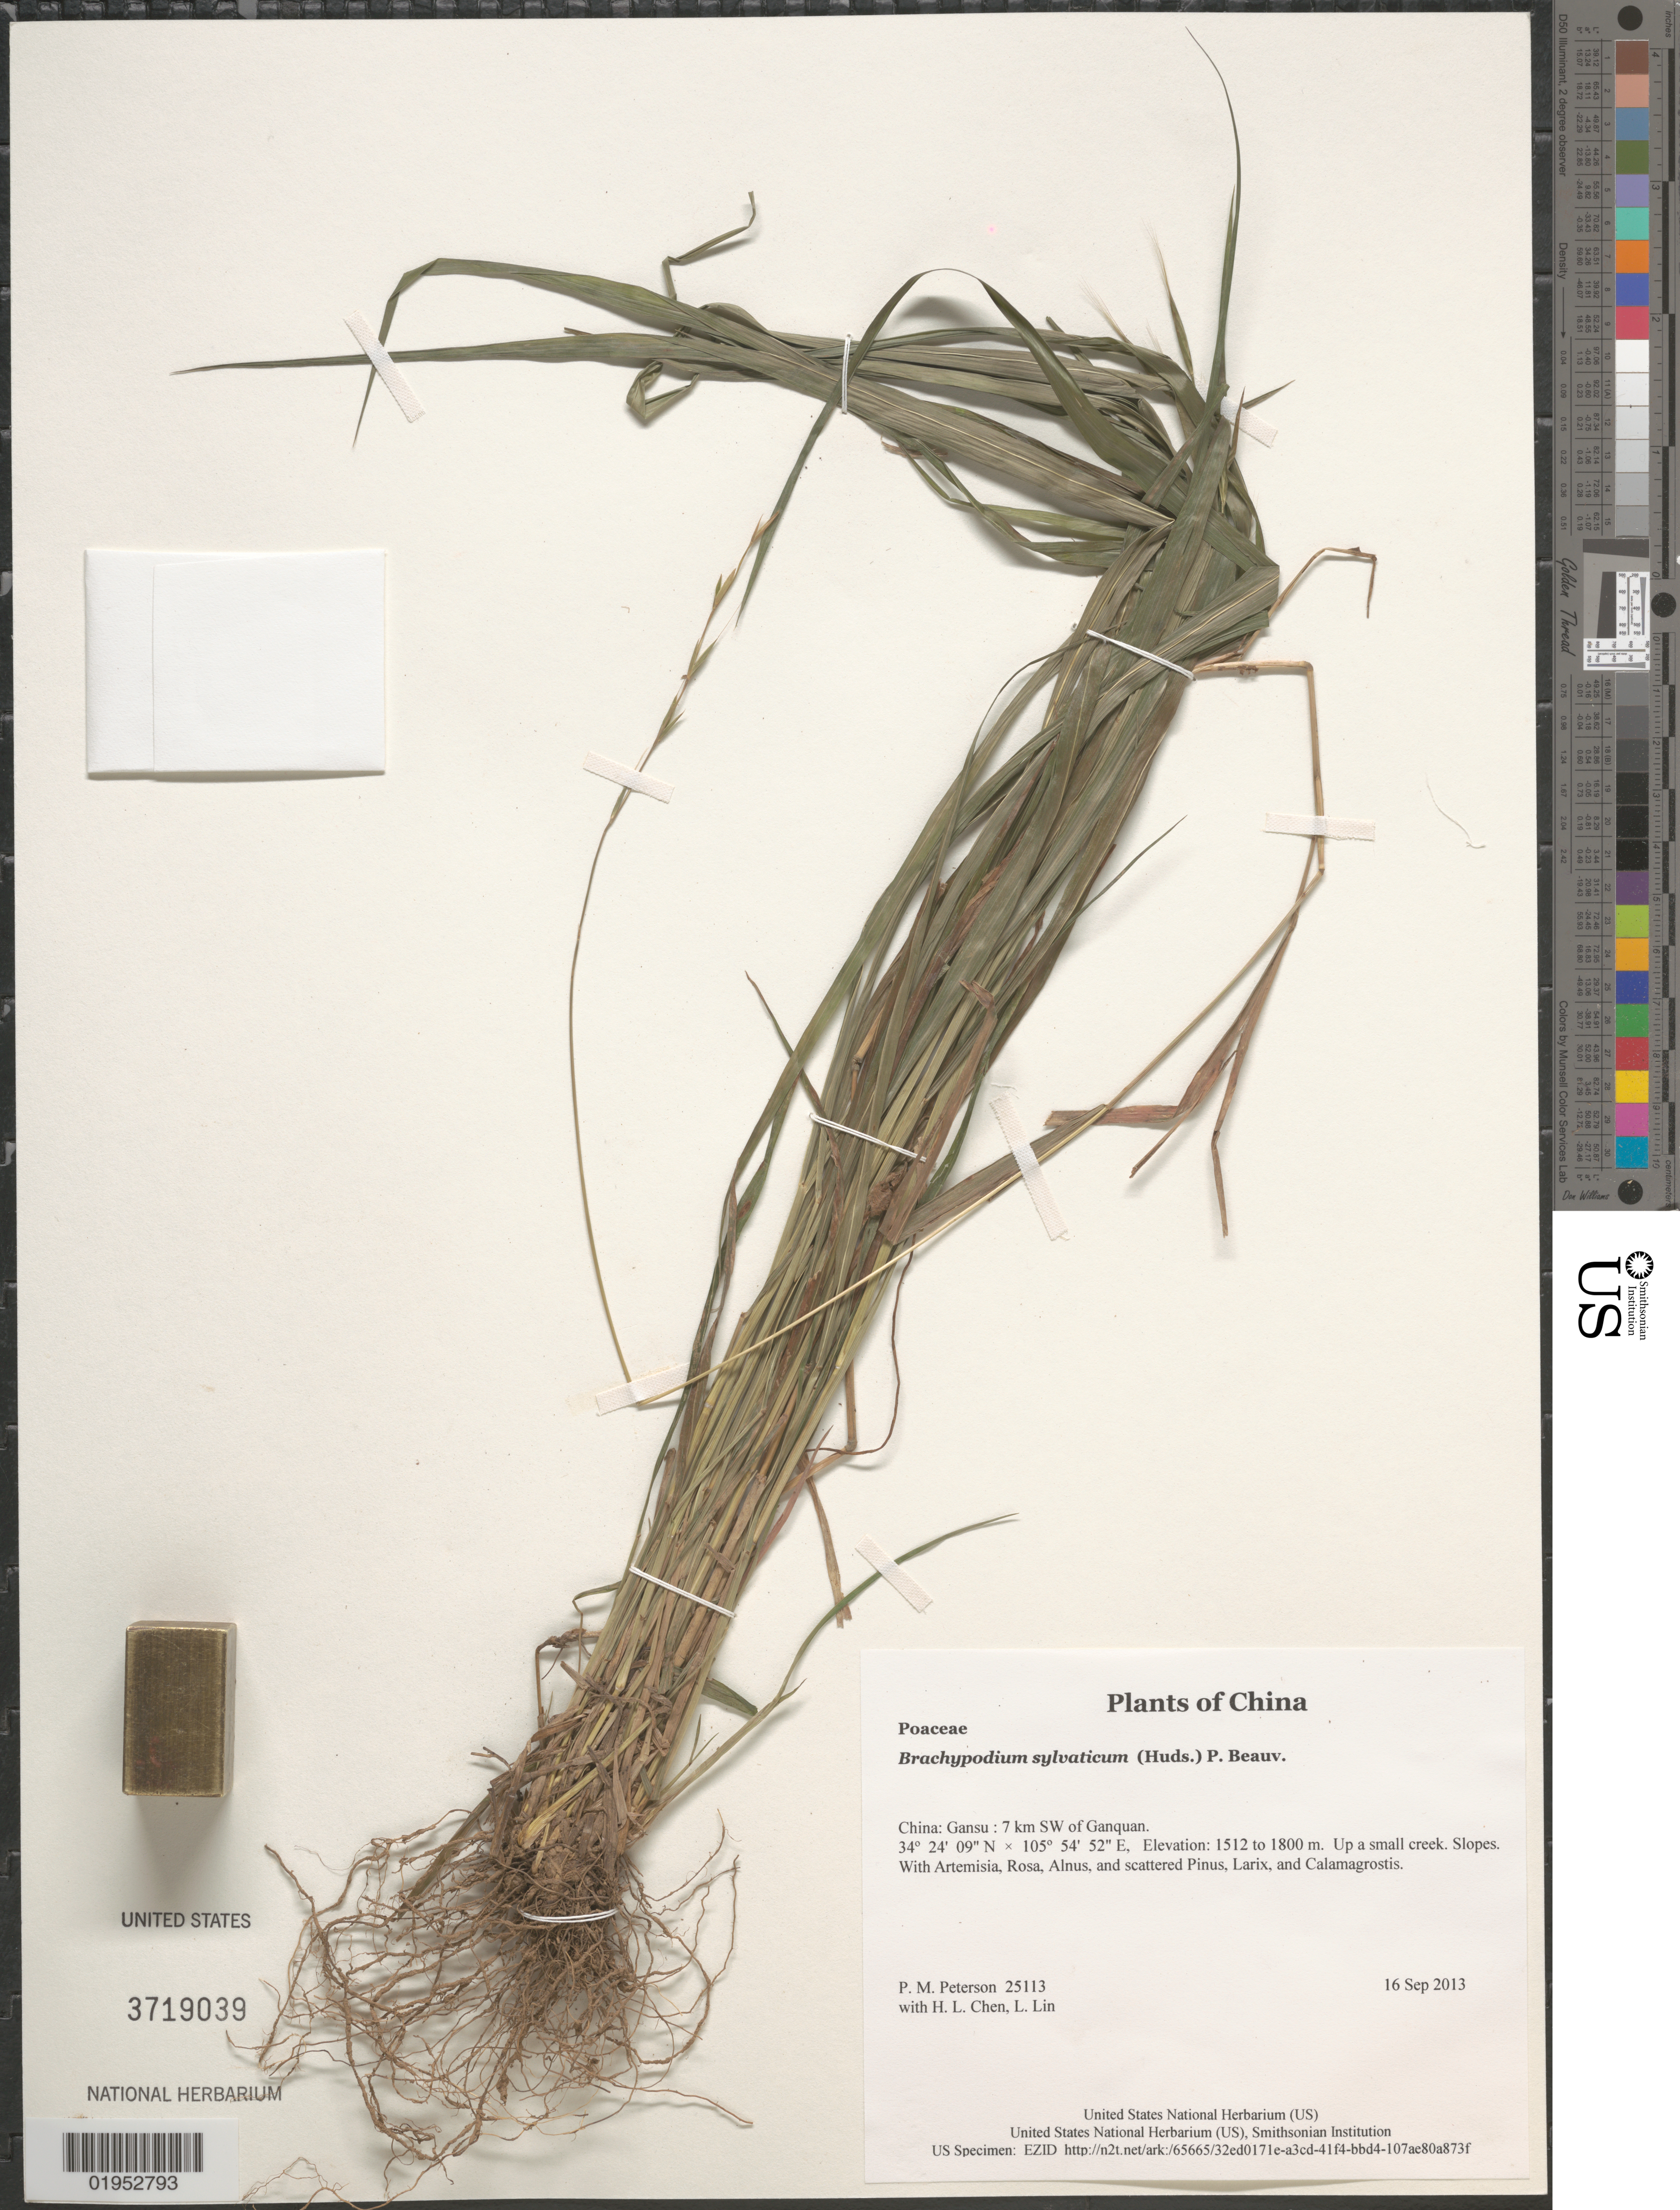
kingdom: Plantae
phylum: Tracheophyta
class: Liliopsida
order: Poales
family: Poaceae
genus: Brachypodium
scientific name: Brachypodium sylvaticum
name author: (Huds.) P. Beauv.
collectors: P. M. Peterson, H. L. Chen & L. Lin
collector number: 25113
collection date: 2013-09-16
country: China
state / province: Gansu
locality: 7 km SW of Ganquan.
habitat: Up a small creek. Slopes.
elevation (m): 1512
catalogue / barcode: US 3719039